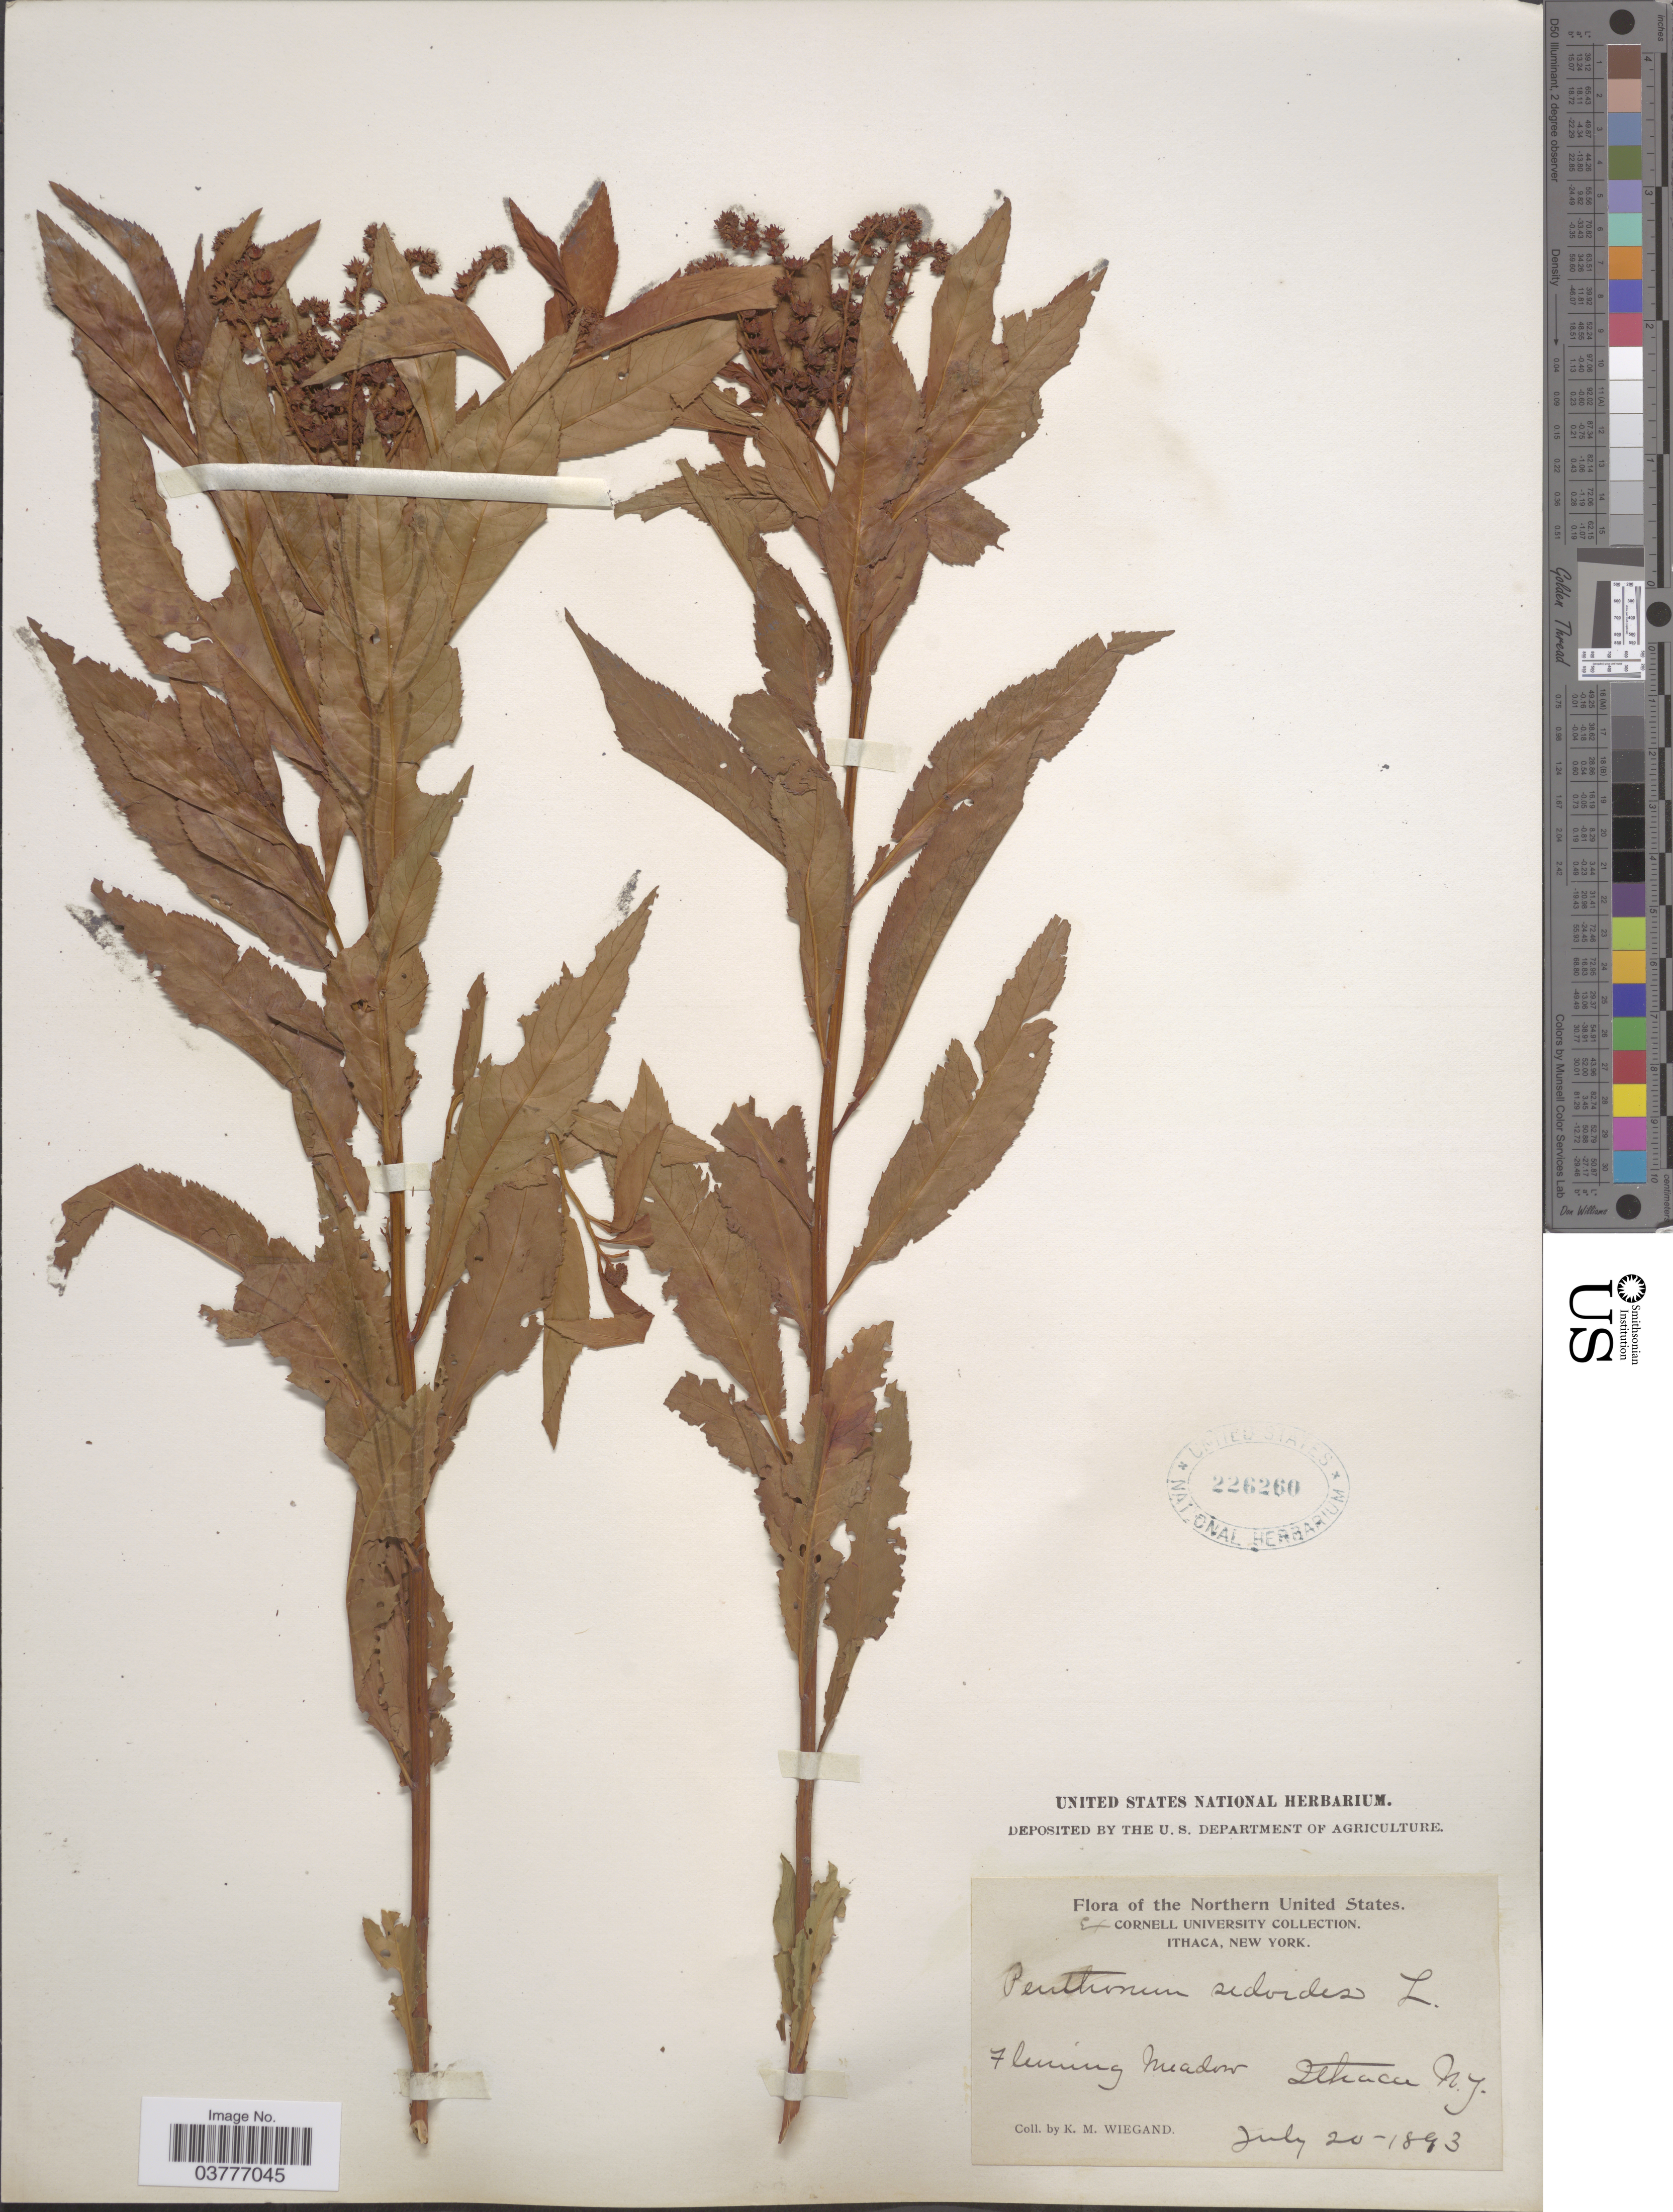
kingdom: Plantae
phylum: Tracheophyta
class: Magnoliopsida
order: Saxifragales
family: Penthoraceae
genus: Penthorum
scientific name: Penthorum sedoides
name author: L.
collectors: K. M. Wiegand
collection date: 1893-07-20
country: United States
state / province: New York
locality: The Northern United States. Ithaca.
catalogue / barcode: US 226260